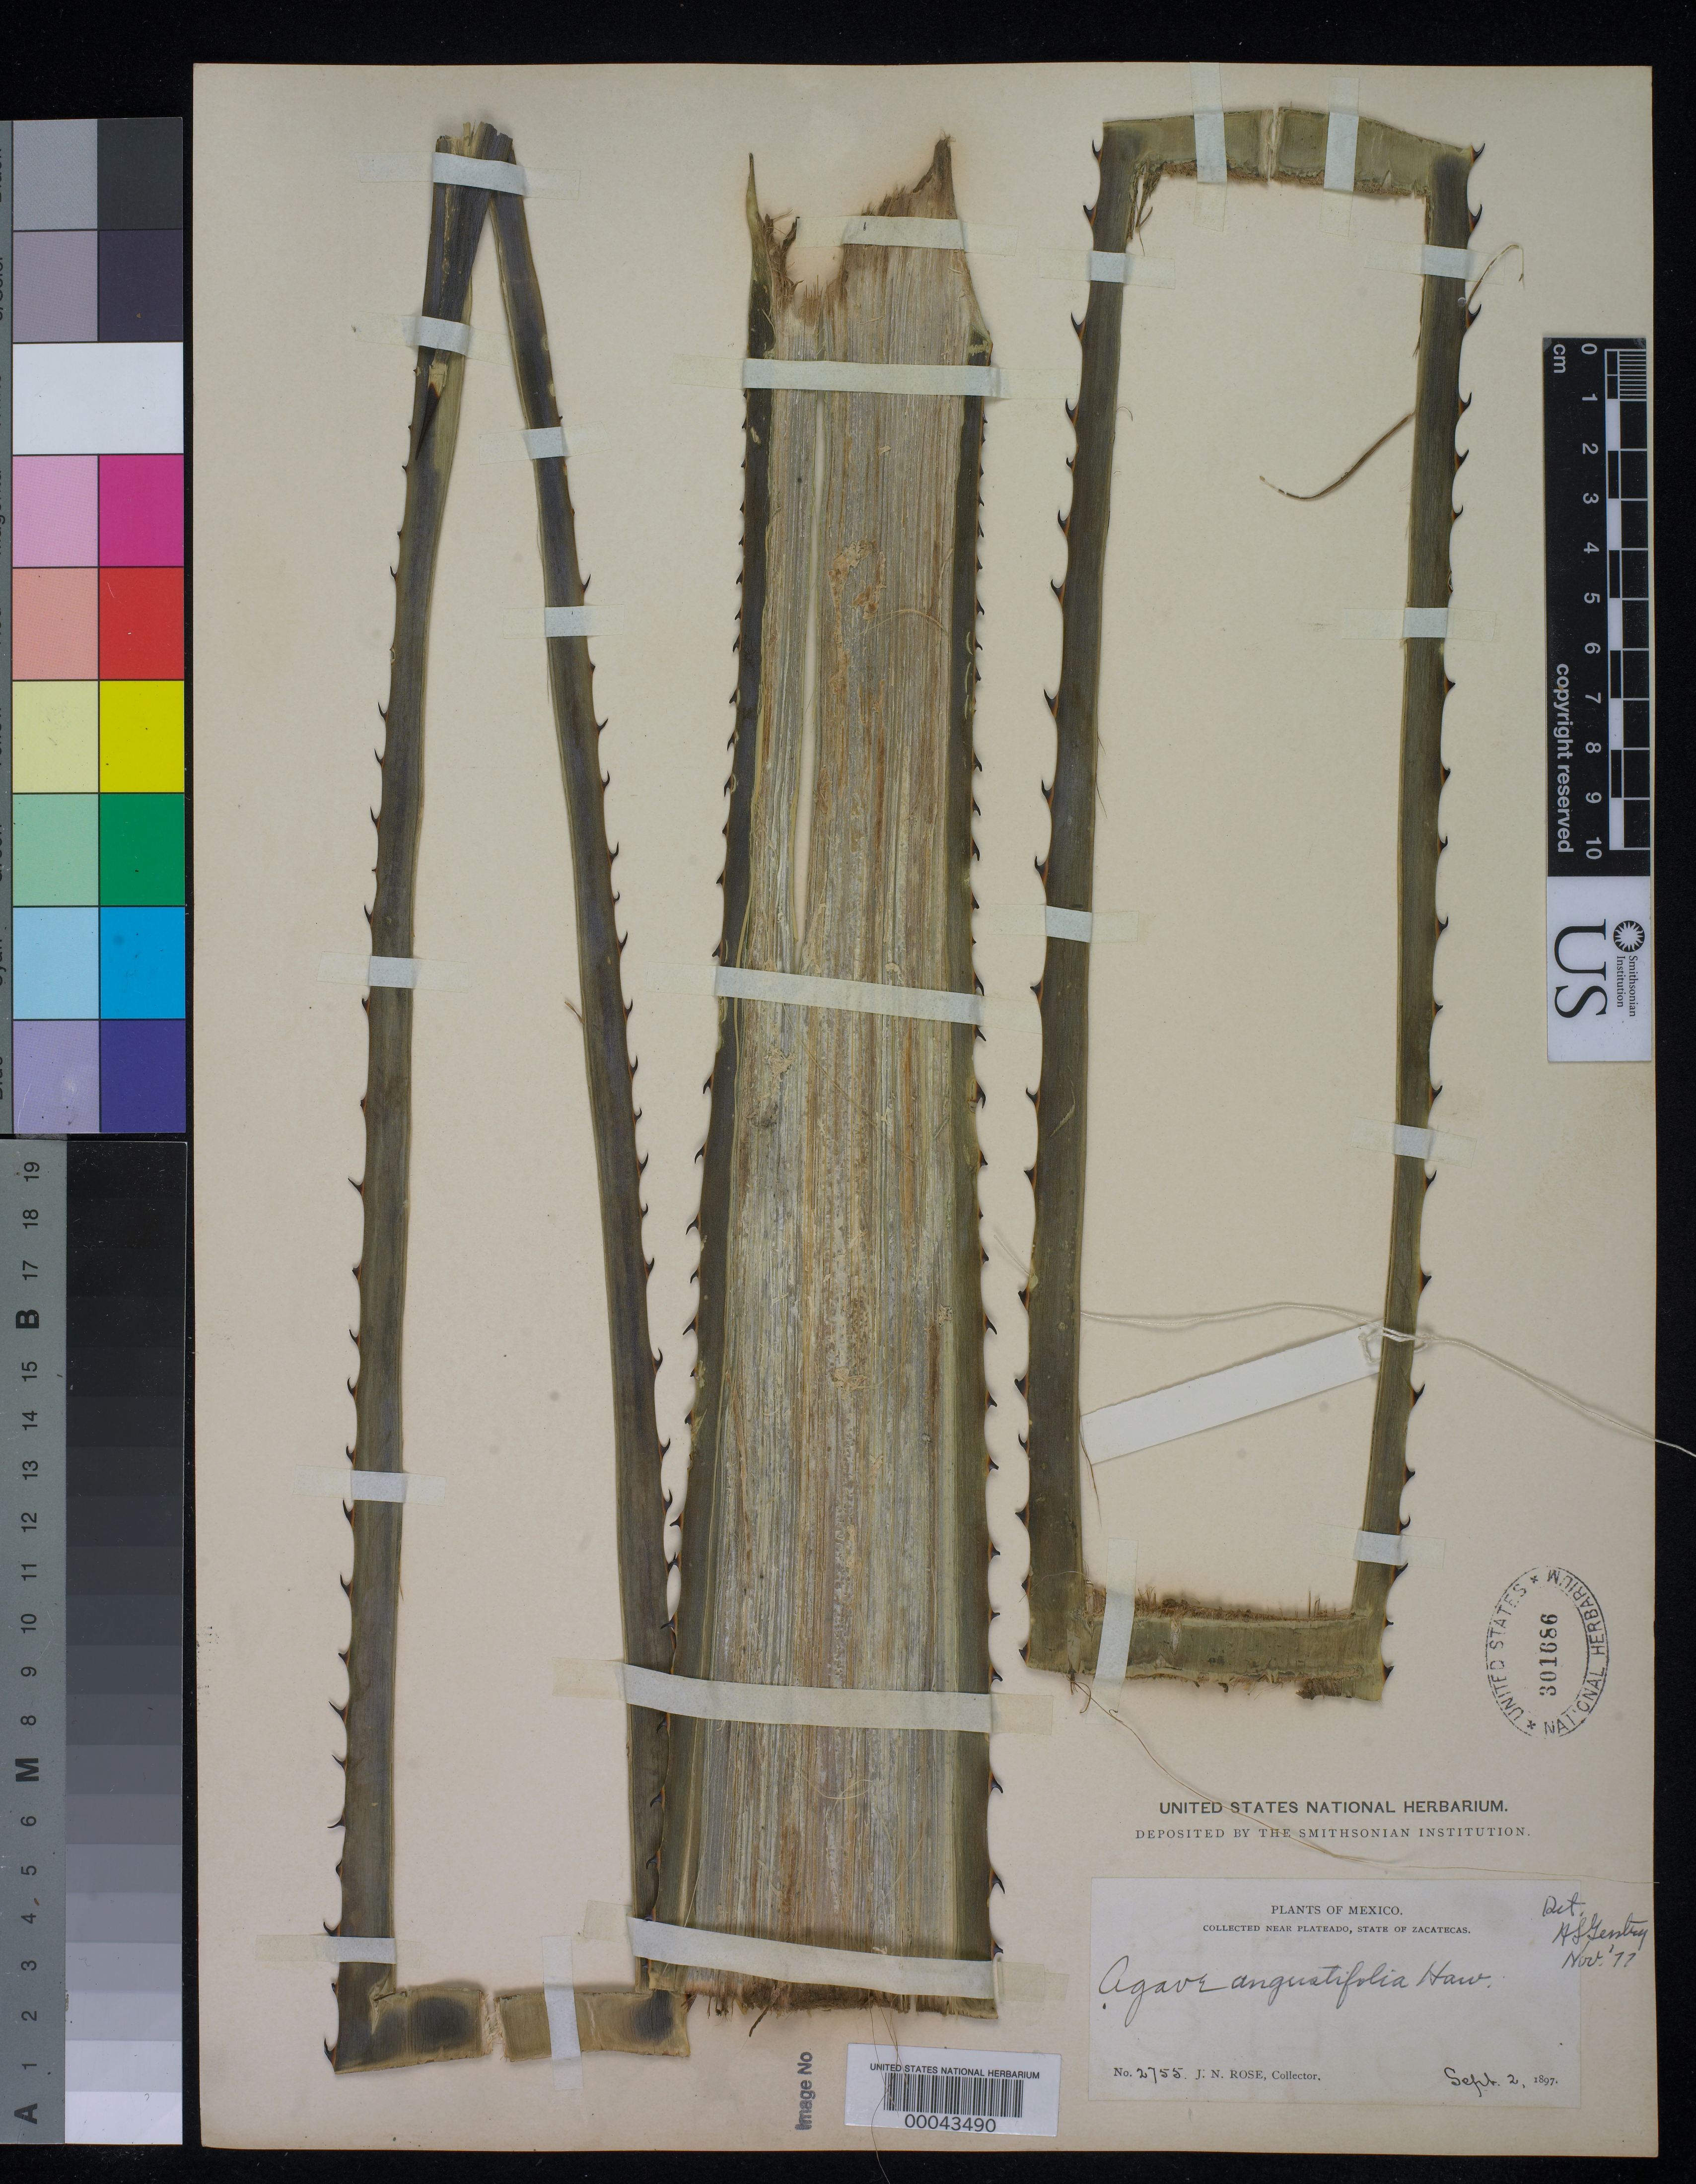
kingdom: Plantae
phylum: Tracheophyta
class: Liliopsida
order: Asparagales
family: Asparagaceae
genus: Agave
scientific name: Agave angustifolia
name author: Haw.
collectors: J. N. Rose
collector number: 2755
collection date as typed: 02 Sep 1897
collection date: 1897-09-02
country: Mexico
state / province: Zacatecas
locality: Plateado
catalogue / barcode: US 301686